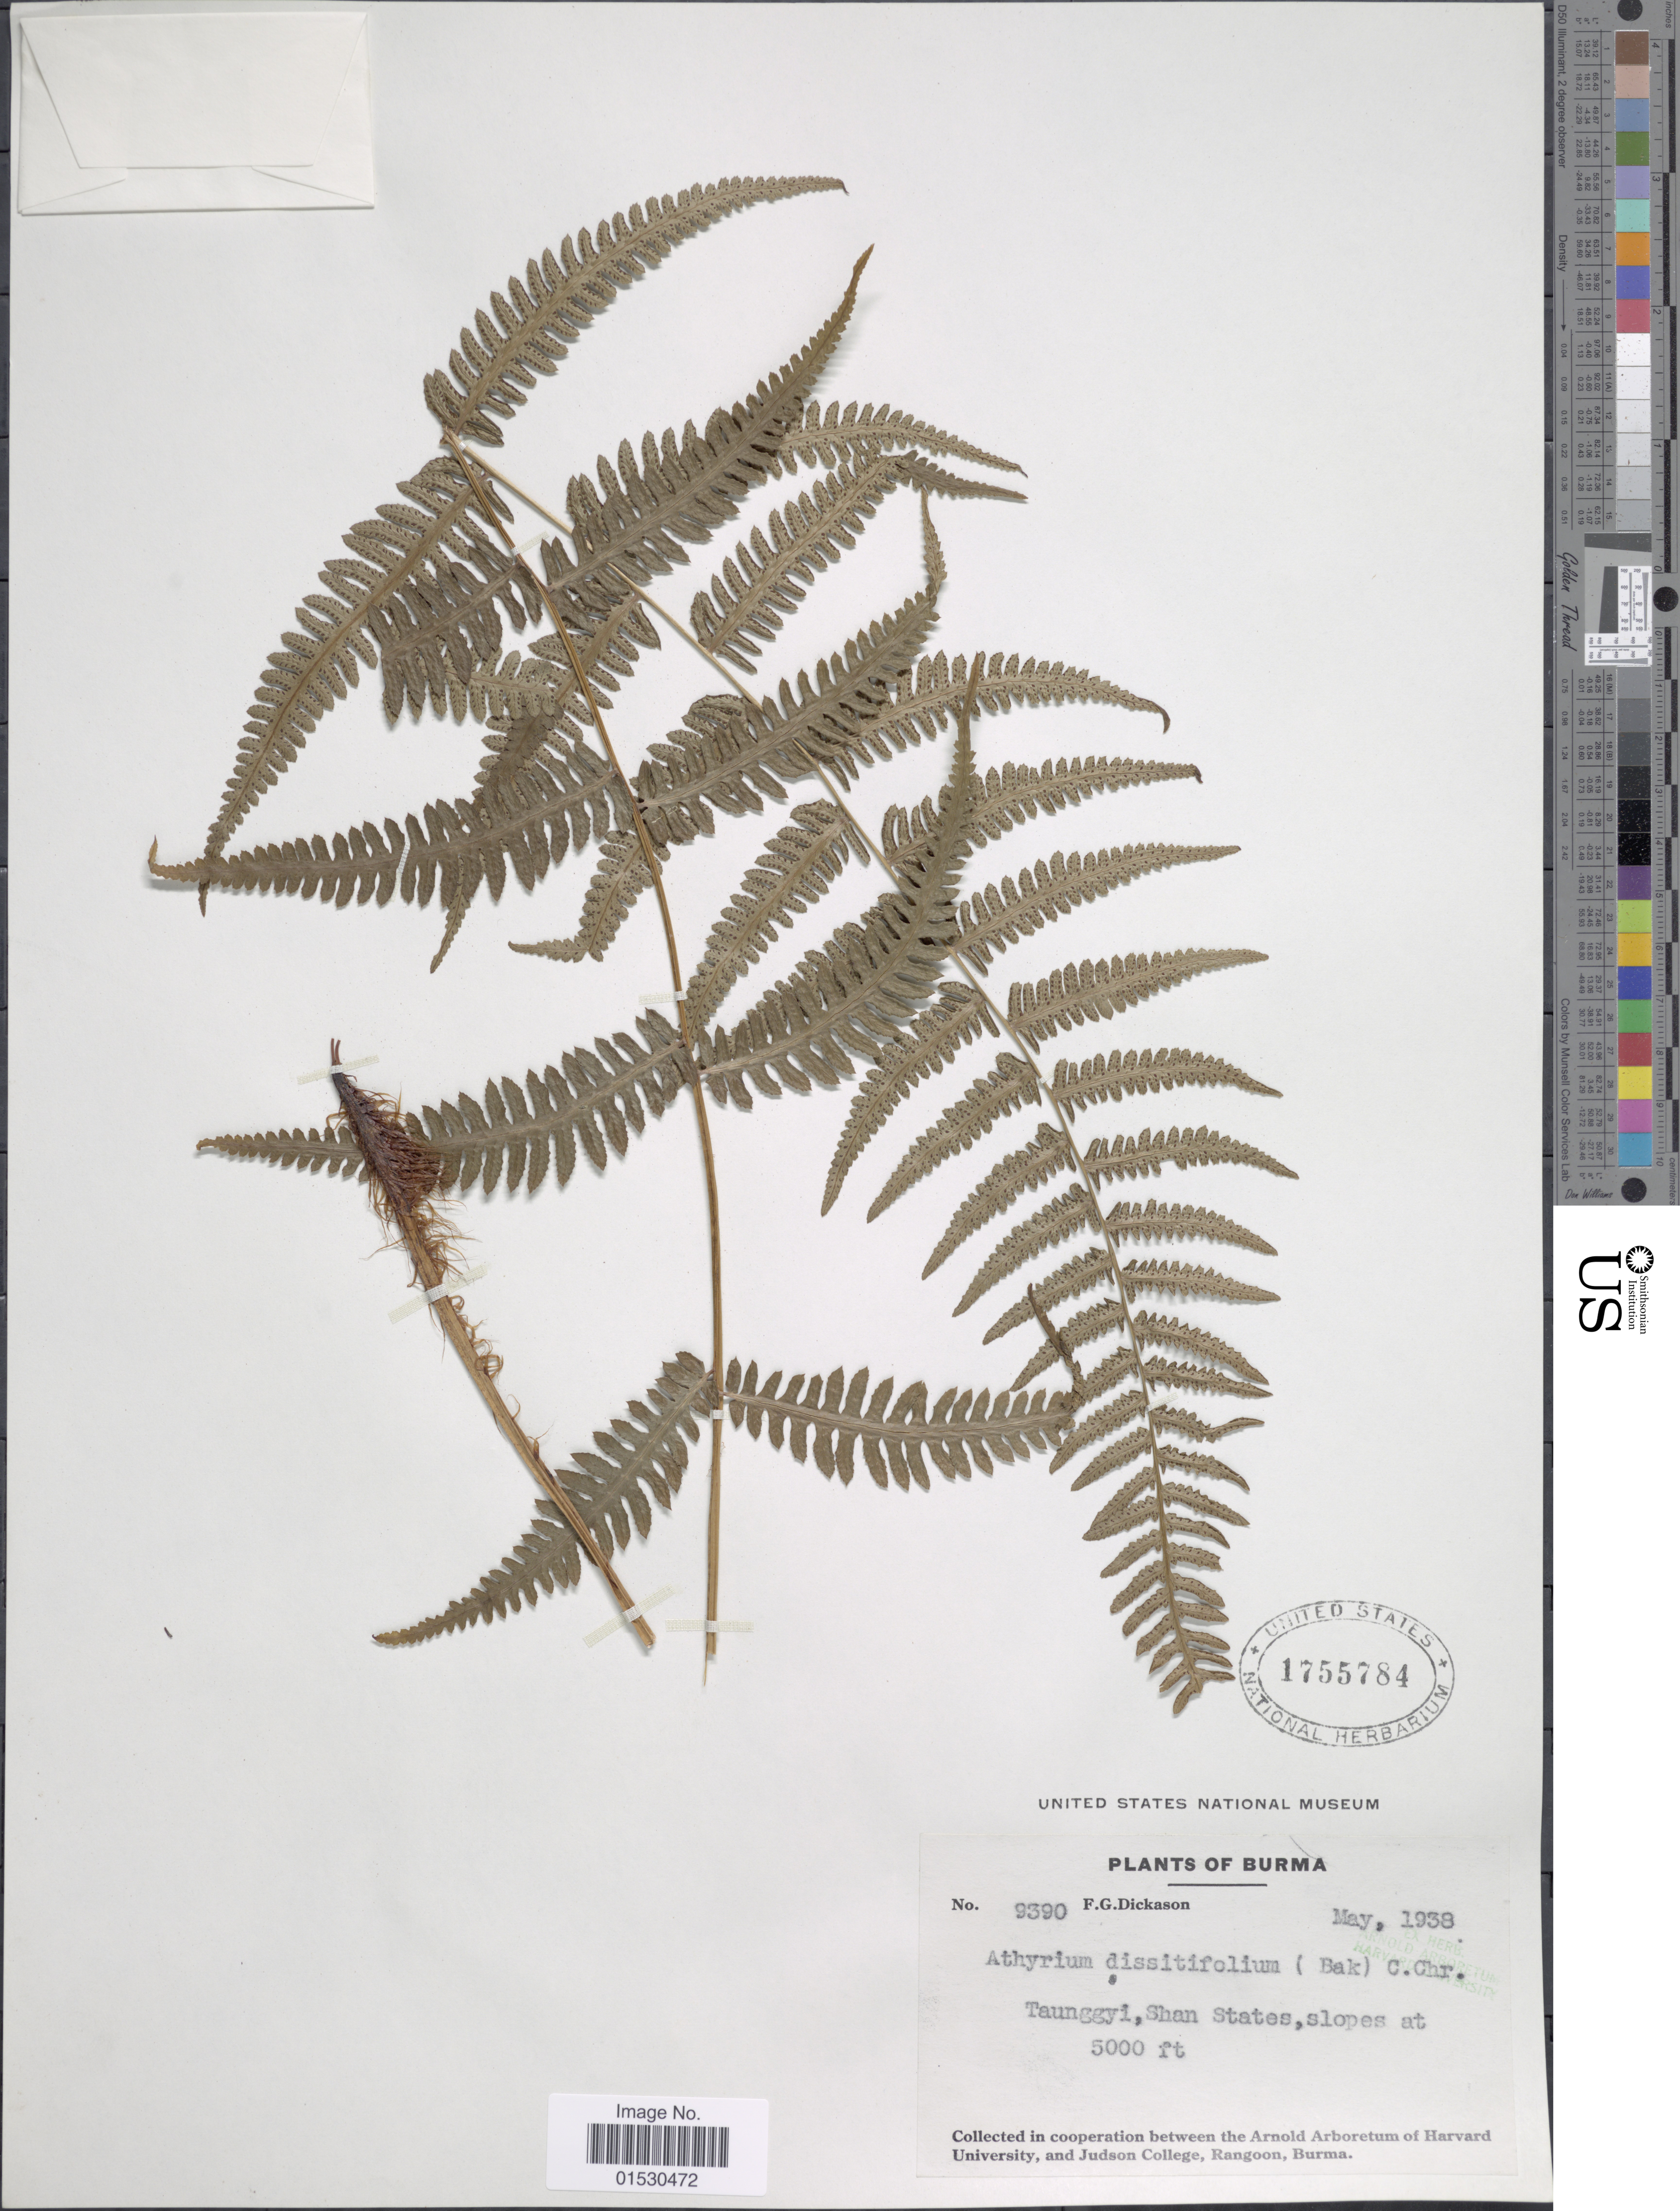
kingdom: Plantae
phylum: Tracheophyta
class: Polypodiopsida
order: Polypodiales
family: Athyriaceae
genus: Athyrium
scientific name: Athyrium dissitifolium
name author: (Baker) C. Chr.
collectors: F. Dickason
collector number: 9390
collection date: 1938-05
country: Myanmar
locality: Burma, Taunggyi, Shan States, slopes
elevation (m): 1524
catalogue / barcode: US 1755784